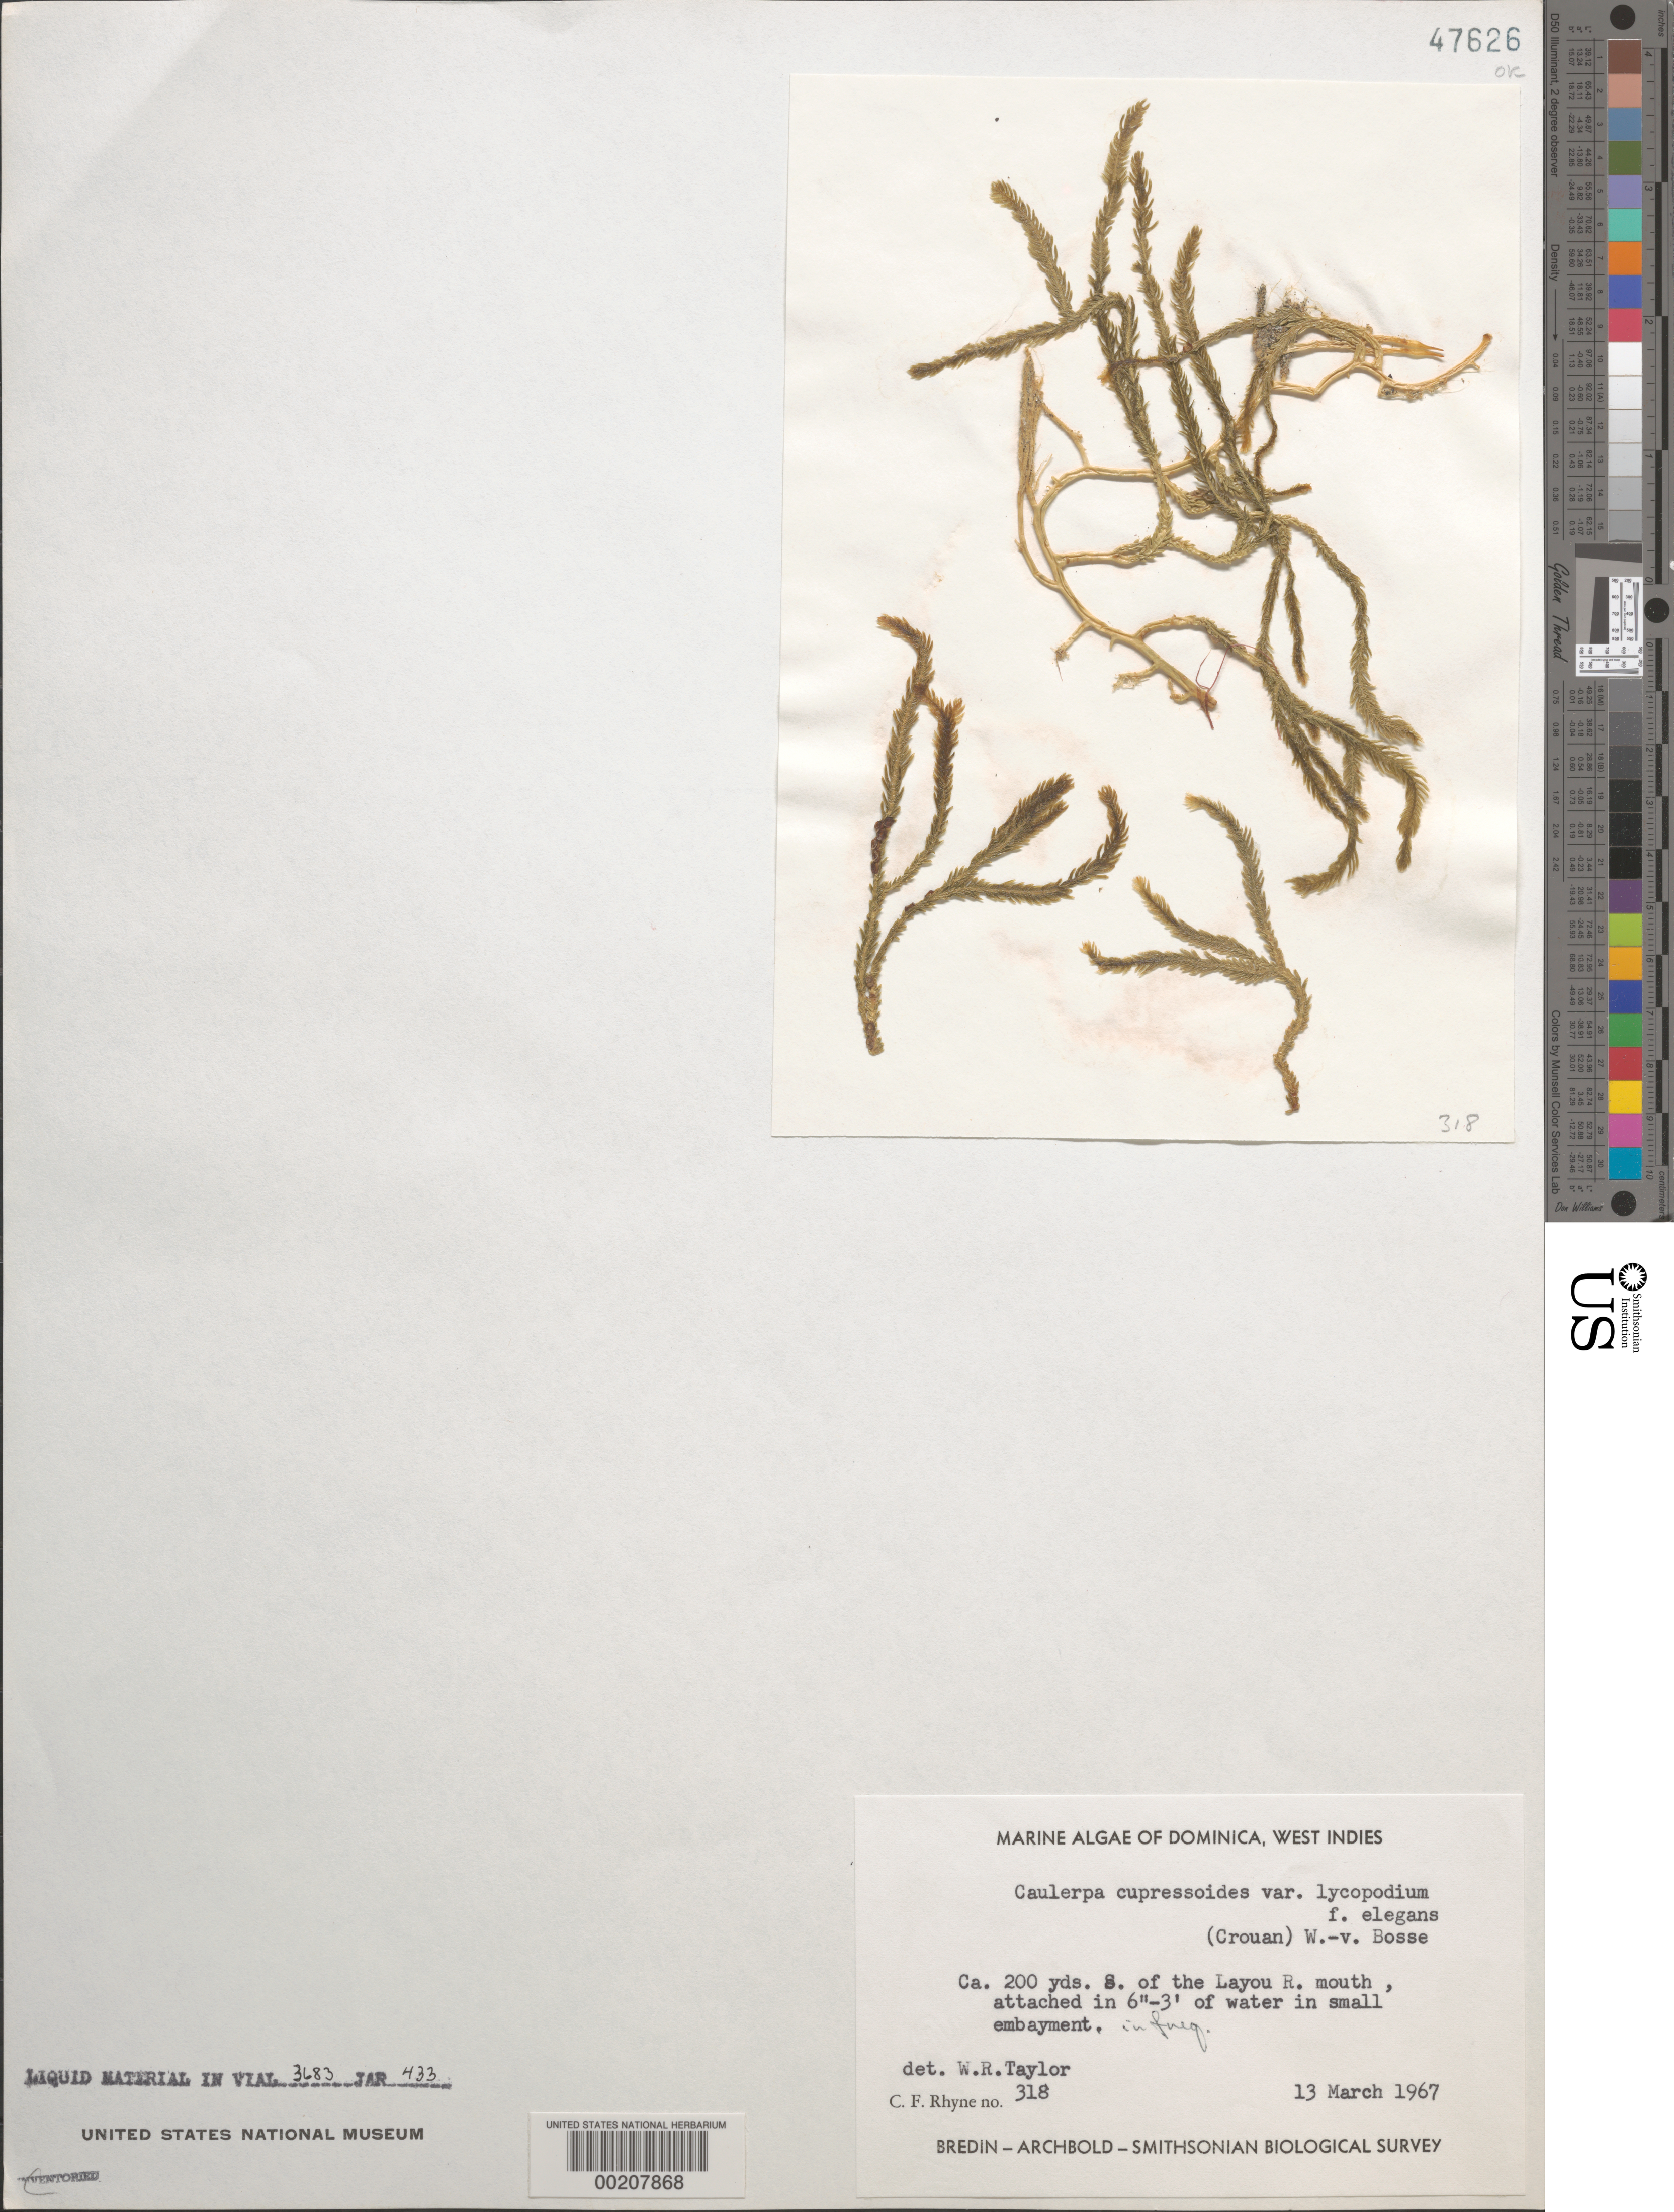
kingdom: Plantae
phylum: Chlorophyta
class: Ulvophyceae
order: Bryopsidales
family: Caulerpaceae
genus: Caulerpa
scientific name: Caulerpa urvilleana var. typica forma elegans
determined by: Taylor, William R.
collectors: C. Rhyne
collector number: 318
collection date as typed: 13 Mar 1967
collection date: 1967-03-13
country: Dominica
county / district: St. Joseph's Parish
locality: Just south of Layou River mouth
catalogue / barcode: US 47626